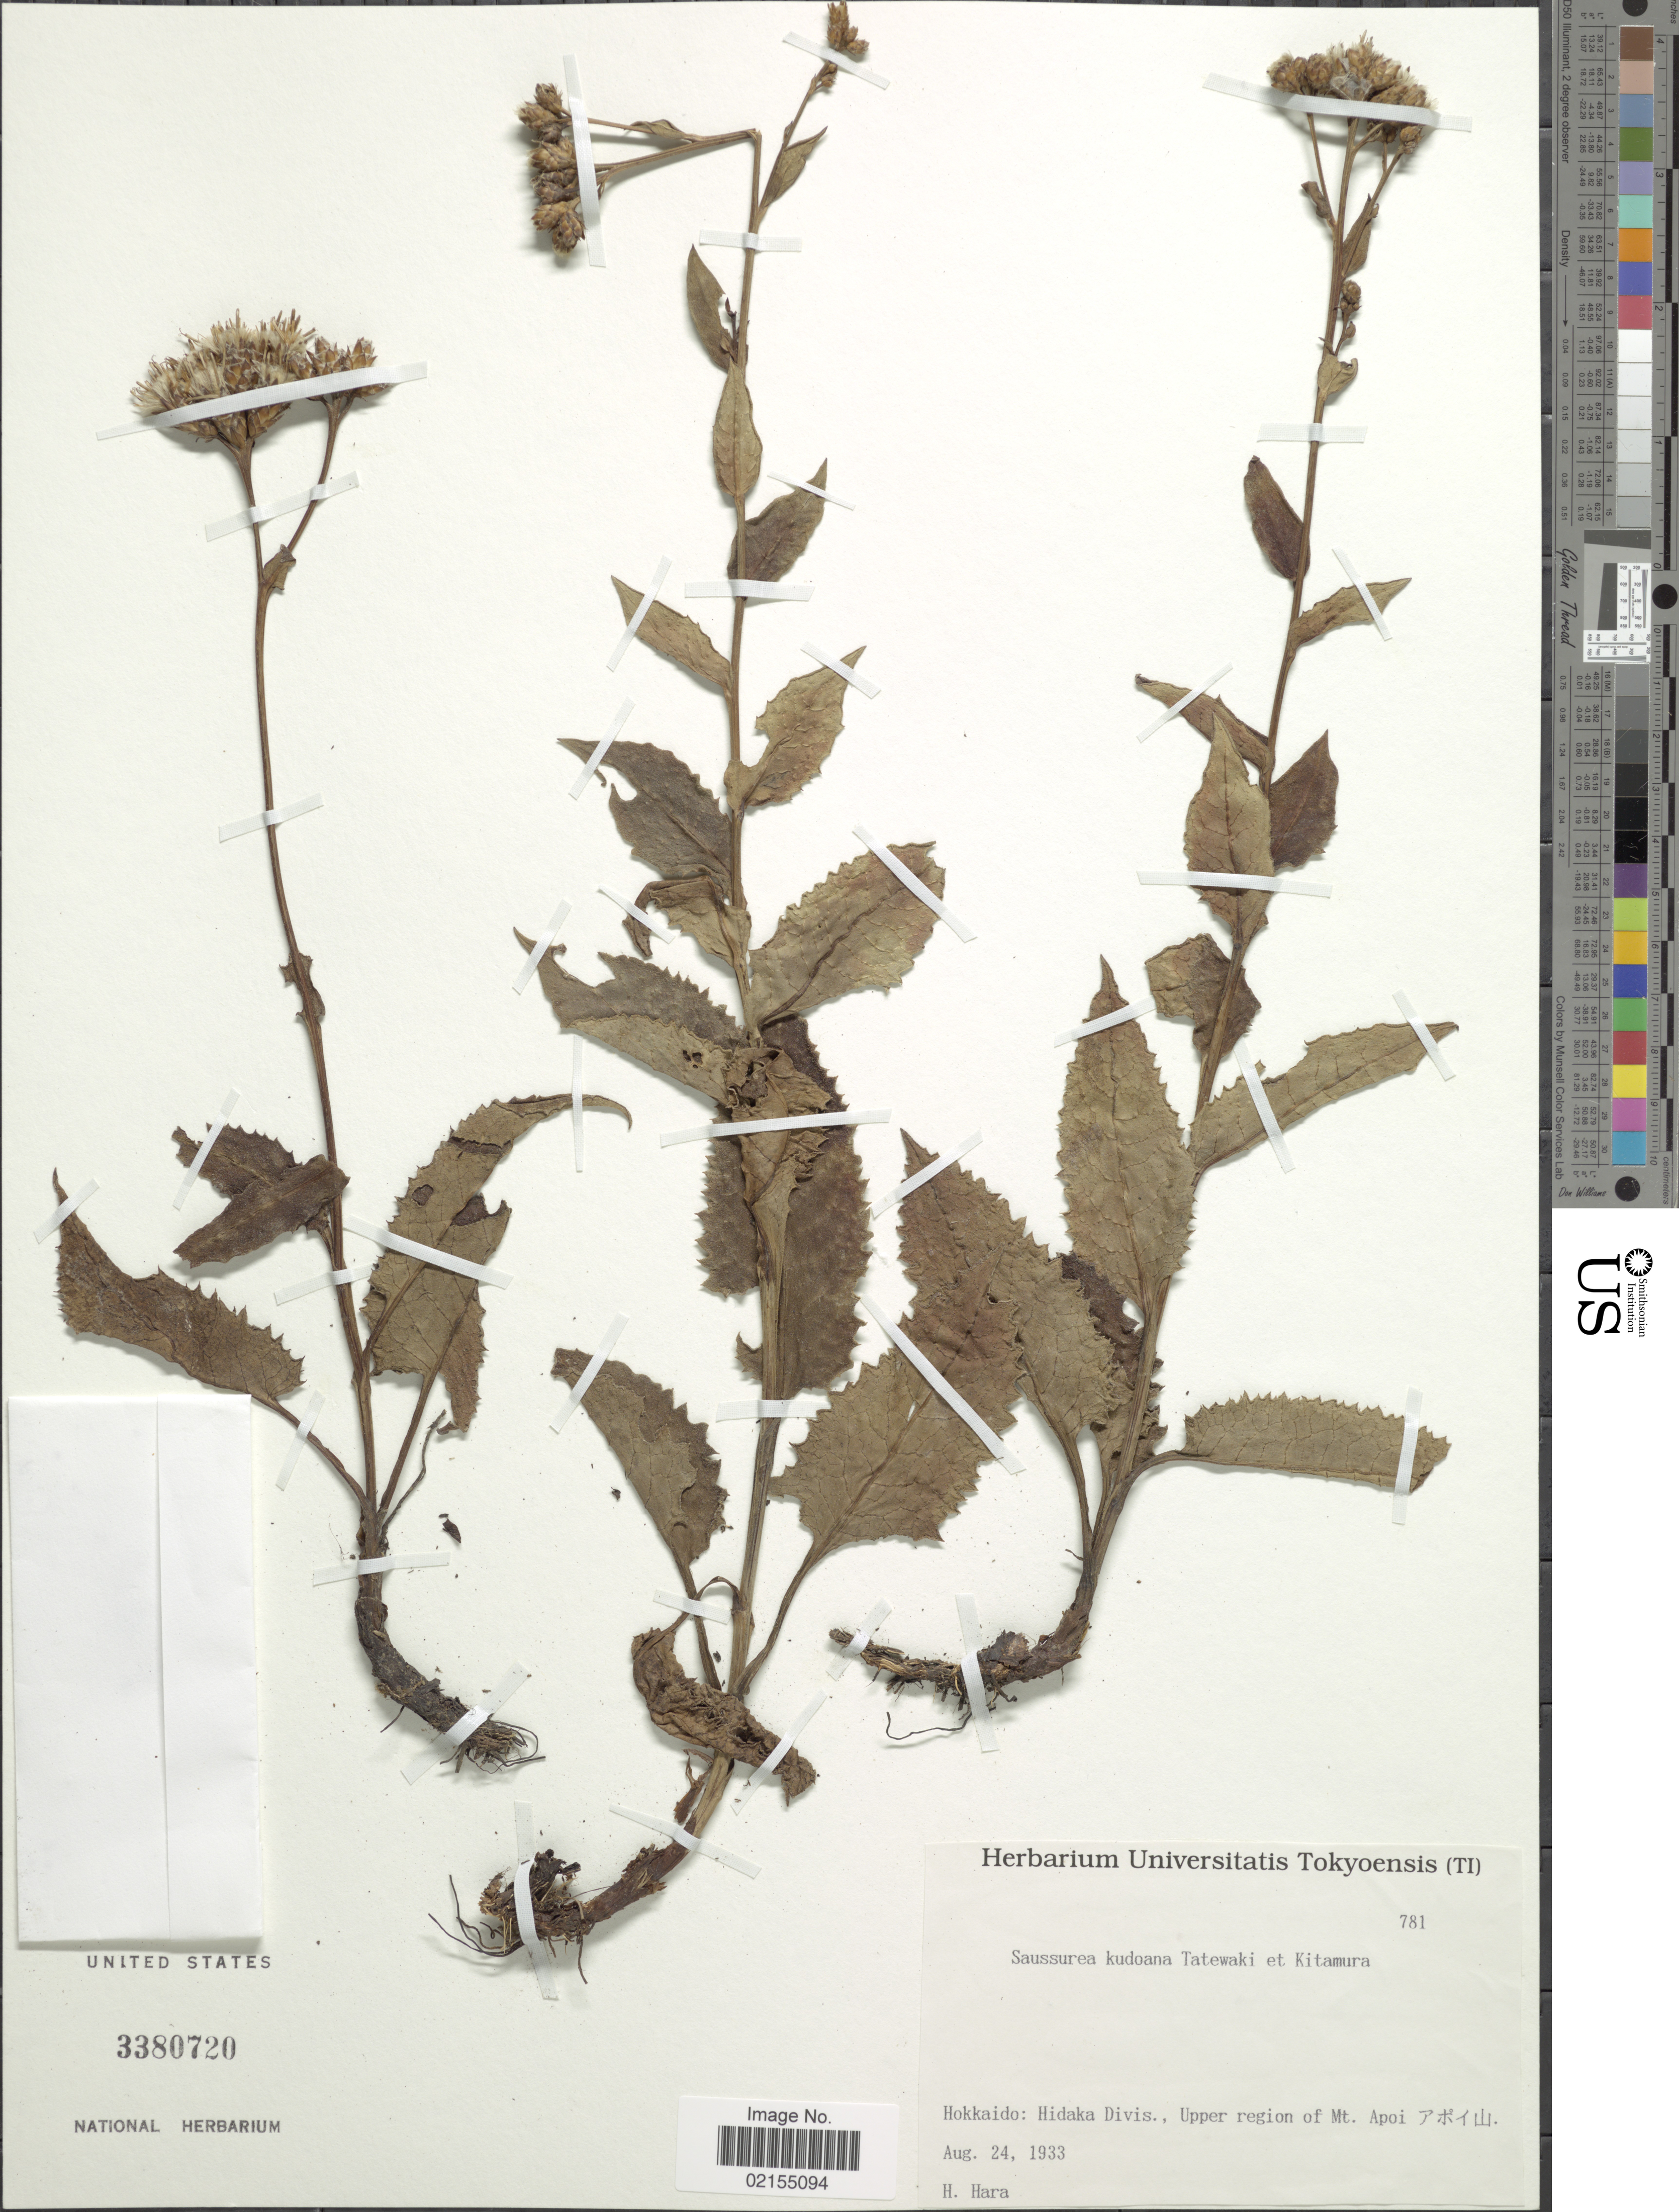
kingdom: Plantae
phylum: Tracheophyta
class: Magnoliopsida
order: Asterales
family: Asteraceae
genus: Saussurea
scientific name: Saussurea kudoana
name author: Tatew. ex Kitam.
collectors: H. Hara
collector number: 781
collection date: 1933-08-24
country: Japan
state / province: Hokkaidō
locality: Hokkaido: Hidaka Divis., Upper region of Mt. Apoi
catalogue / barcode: US 3380720